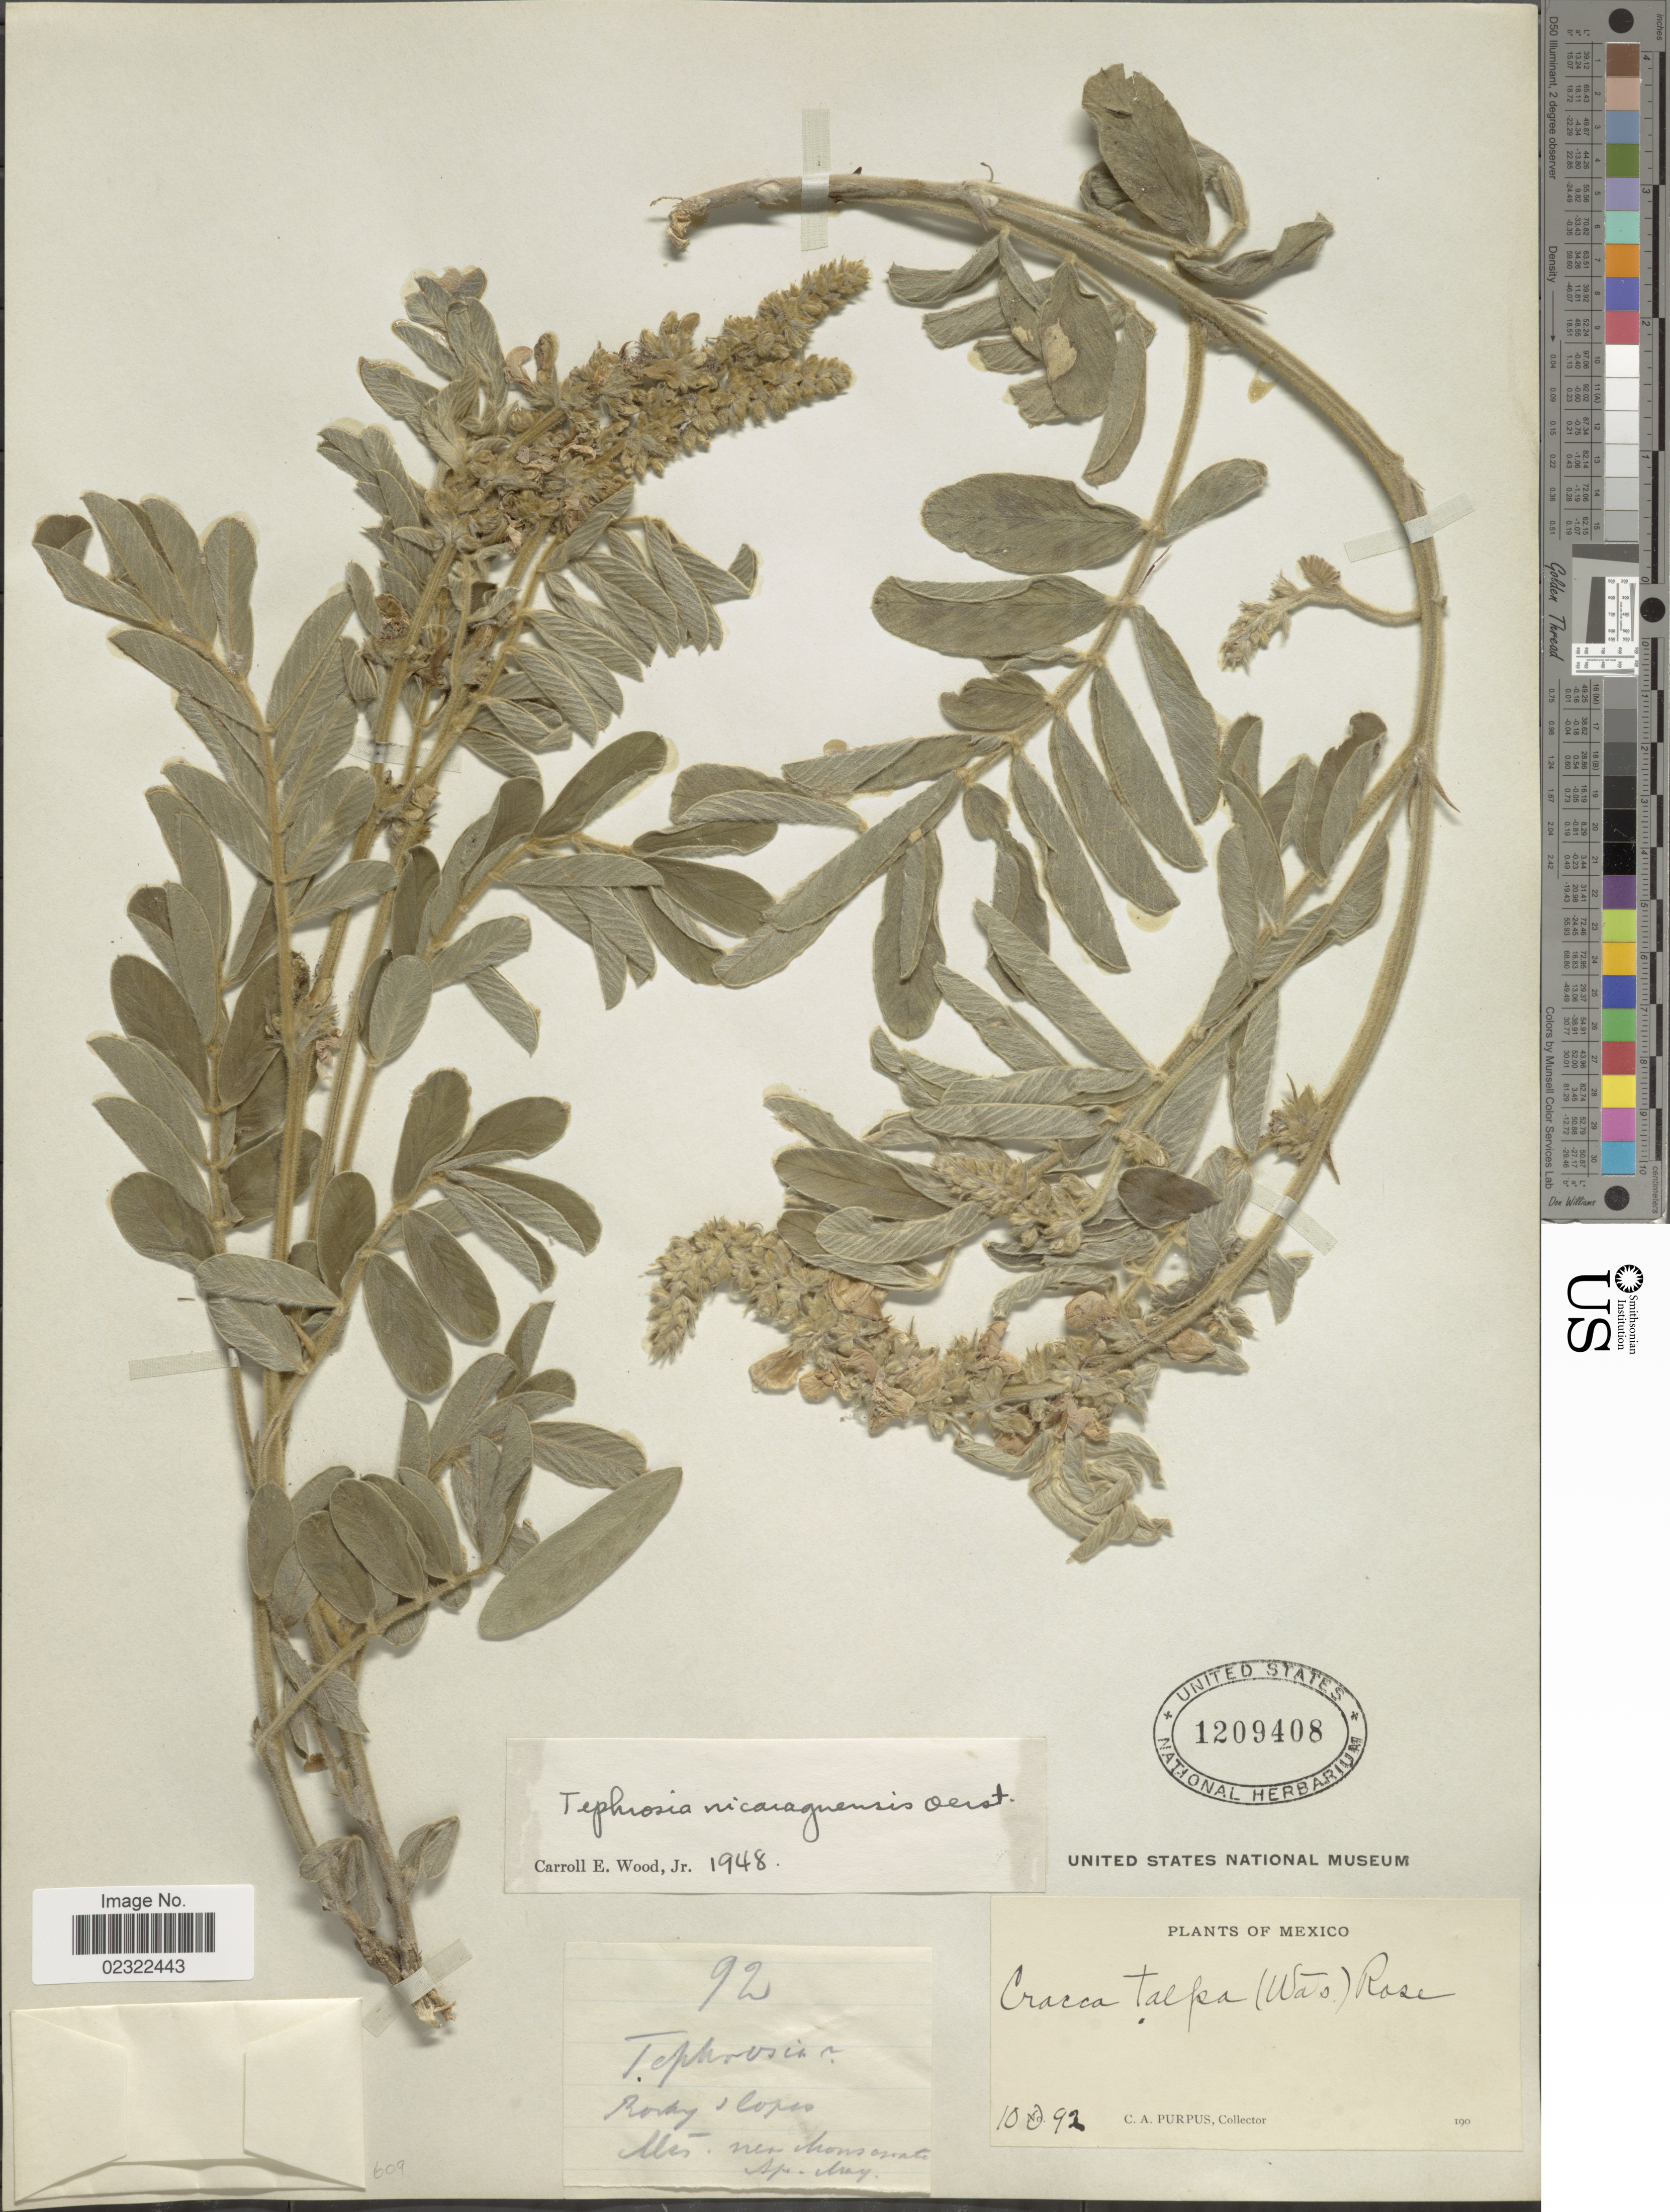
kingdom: Plantae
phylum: Tracheophyta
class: Magnoliopsida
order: Fabales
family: Fabaceae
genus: Tephrosia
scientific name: Tephrosia nicaraguensis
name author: Oerst.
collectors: C. A. Purpus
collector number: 10092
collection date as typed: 190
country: Mexico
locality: Mts. near Monserrate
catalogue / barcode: US 1209408